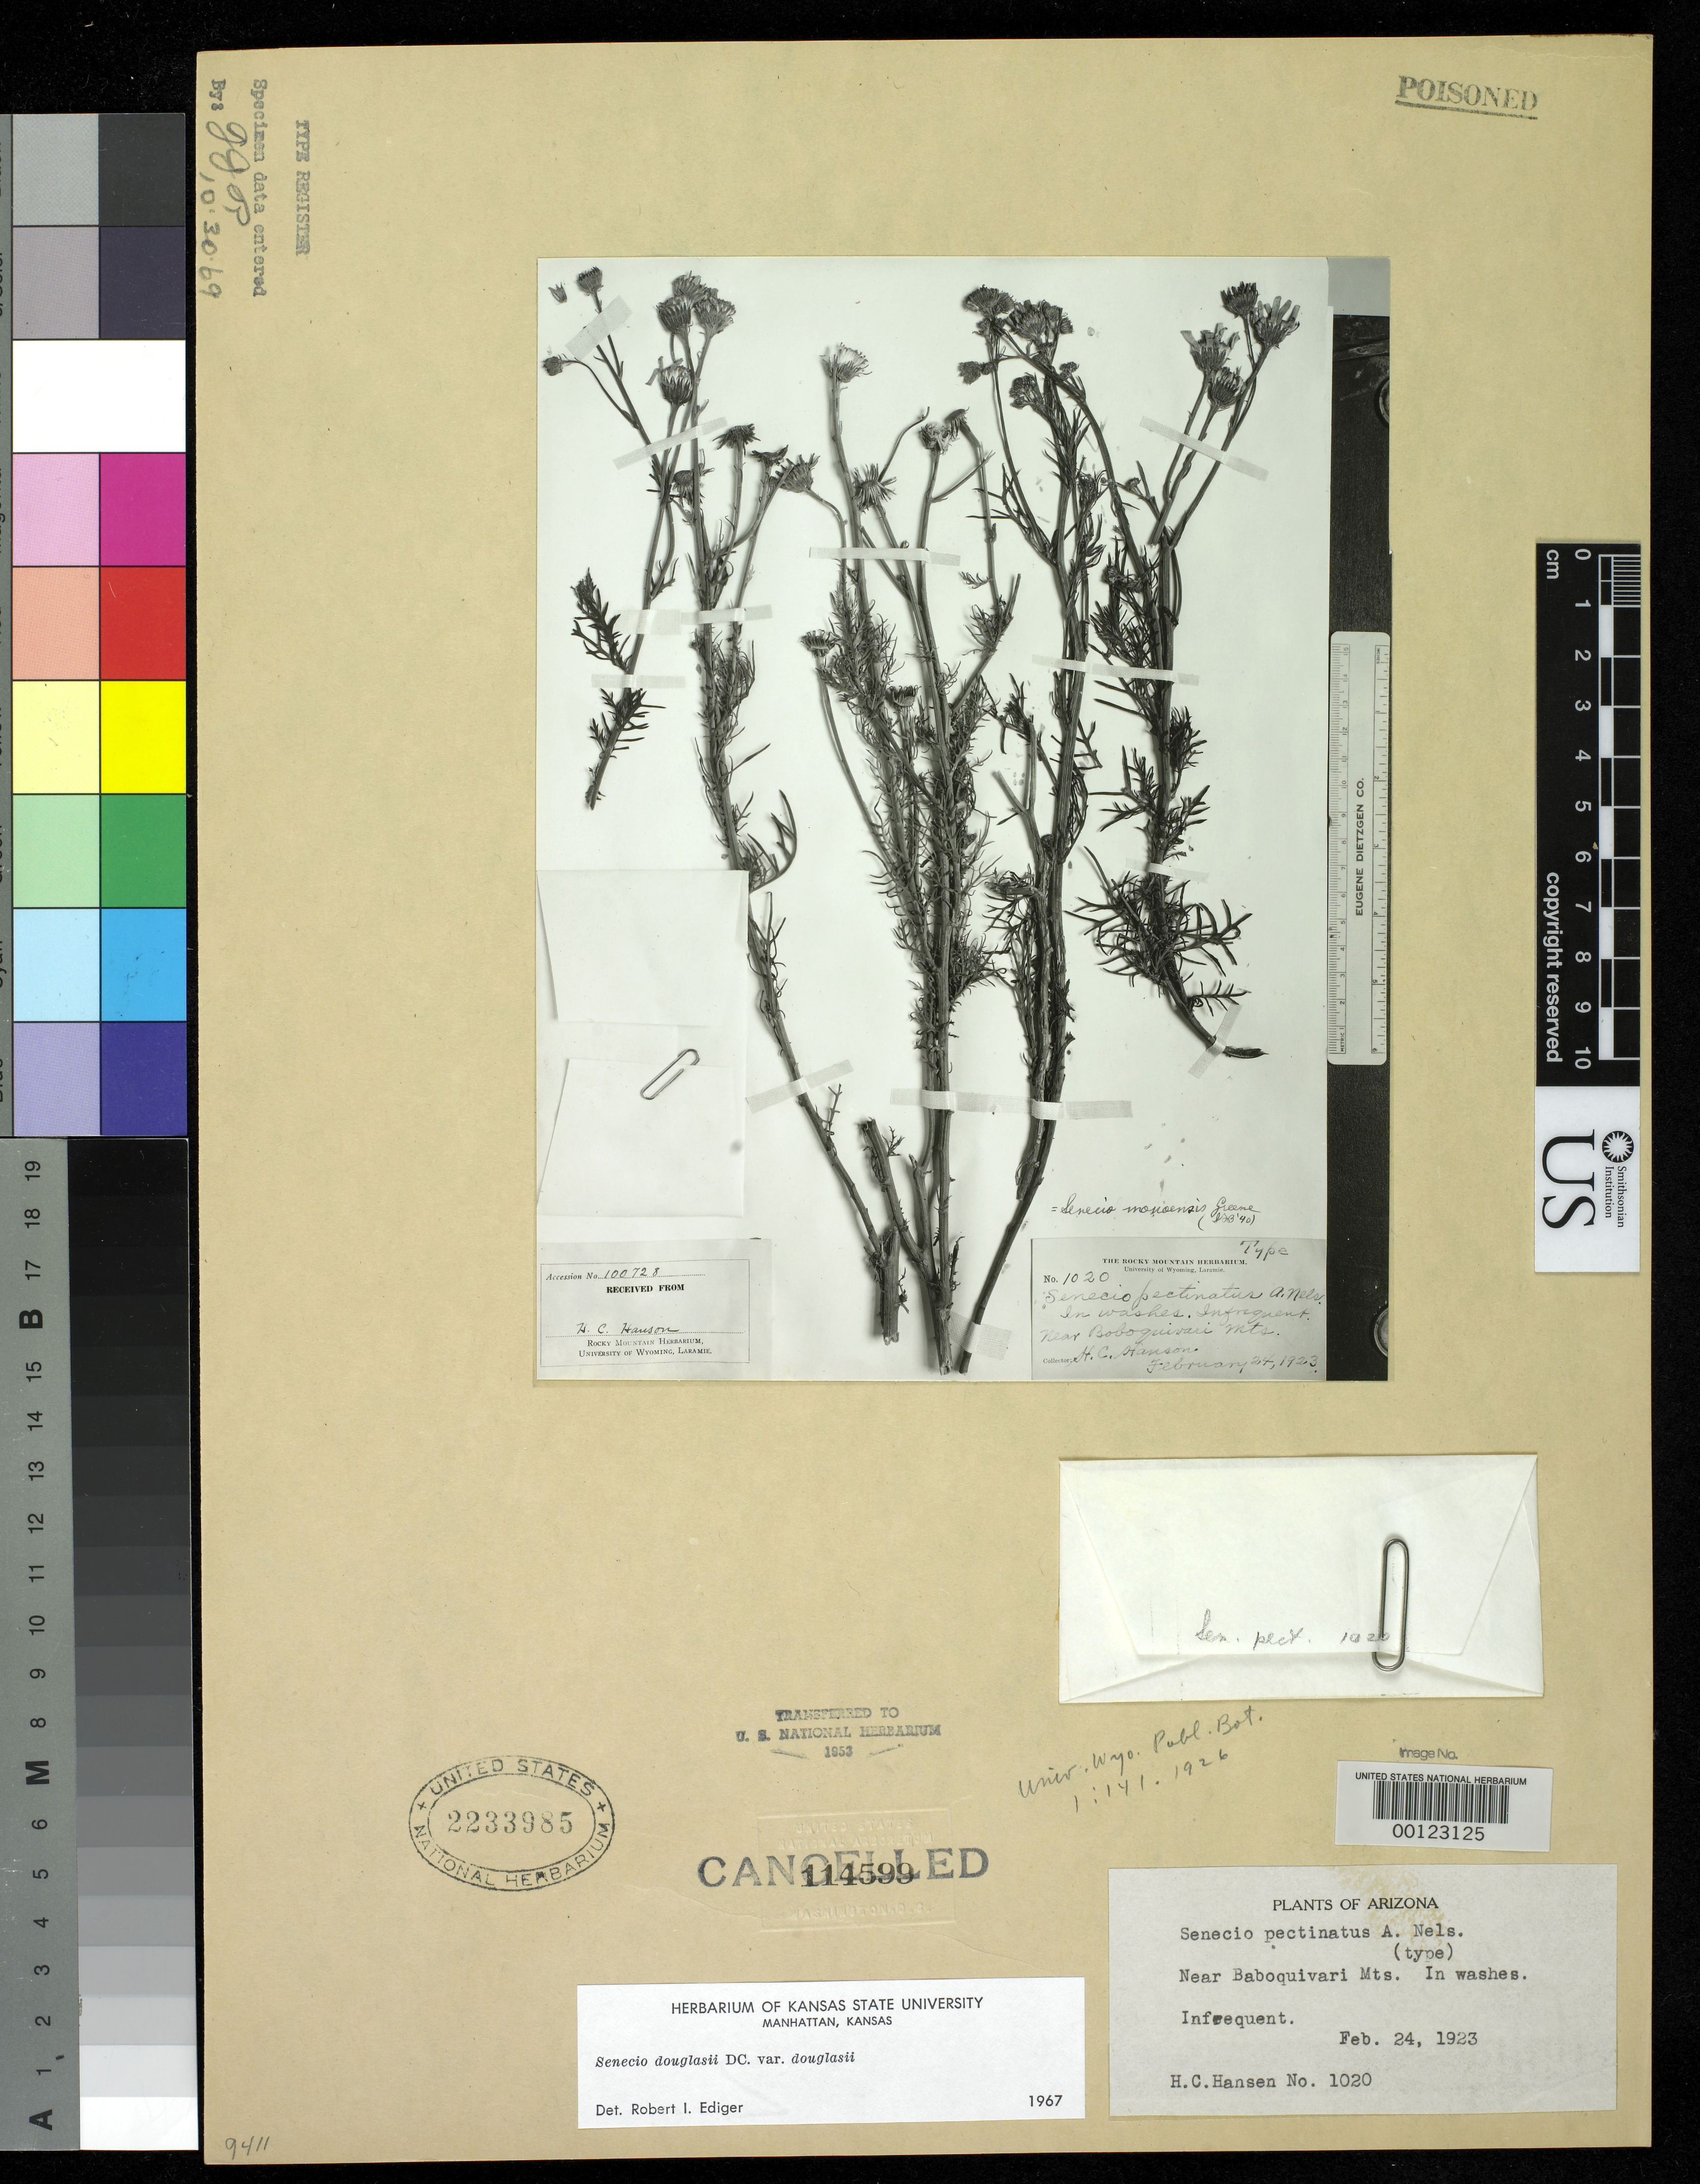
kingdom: Plantae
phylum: Tracheophyta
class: Magnoliopsida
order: Asterales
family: Asteraceae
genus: Senecio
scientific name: Senecio pectinatus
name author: DC.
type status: Type Fragment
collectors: H. Hanson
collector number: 1020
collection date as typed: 24 Feb 1923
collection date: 1923-02-24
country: United States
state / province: Arizona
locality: Baboquivari Mts.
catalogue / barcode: US 2233985